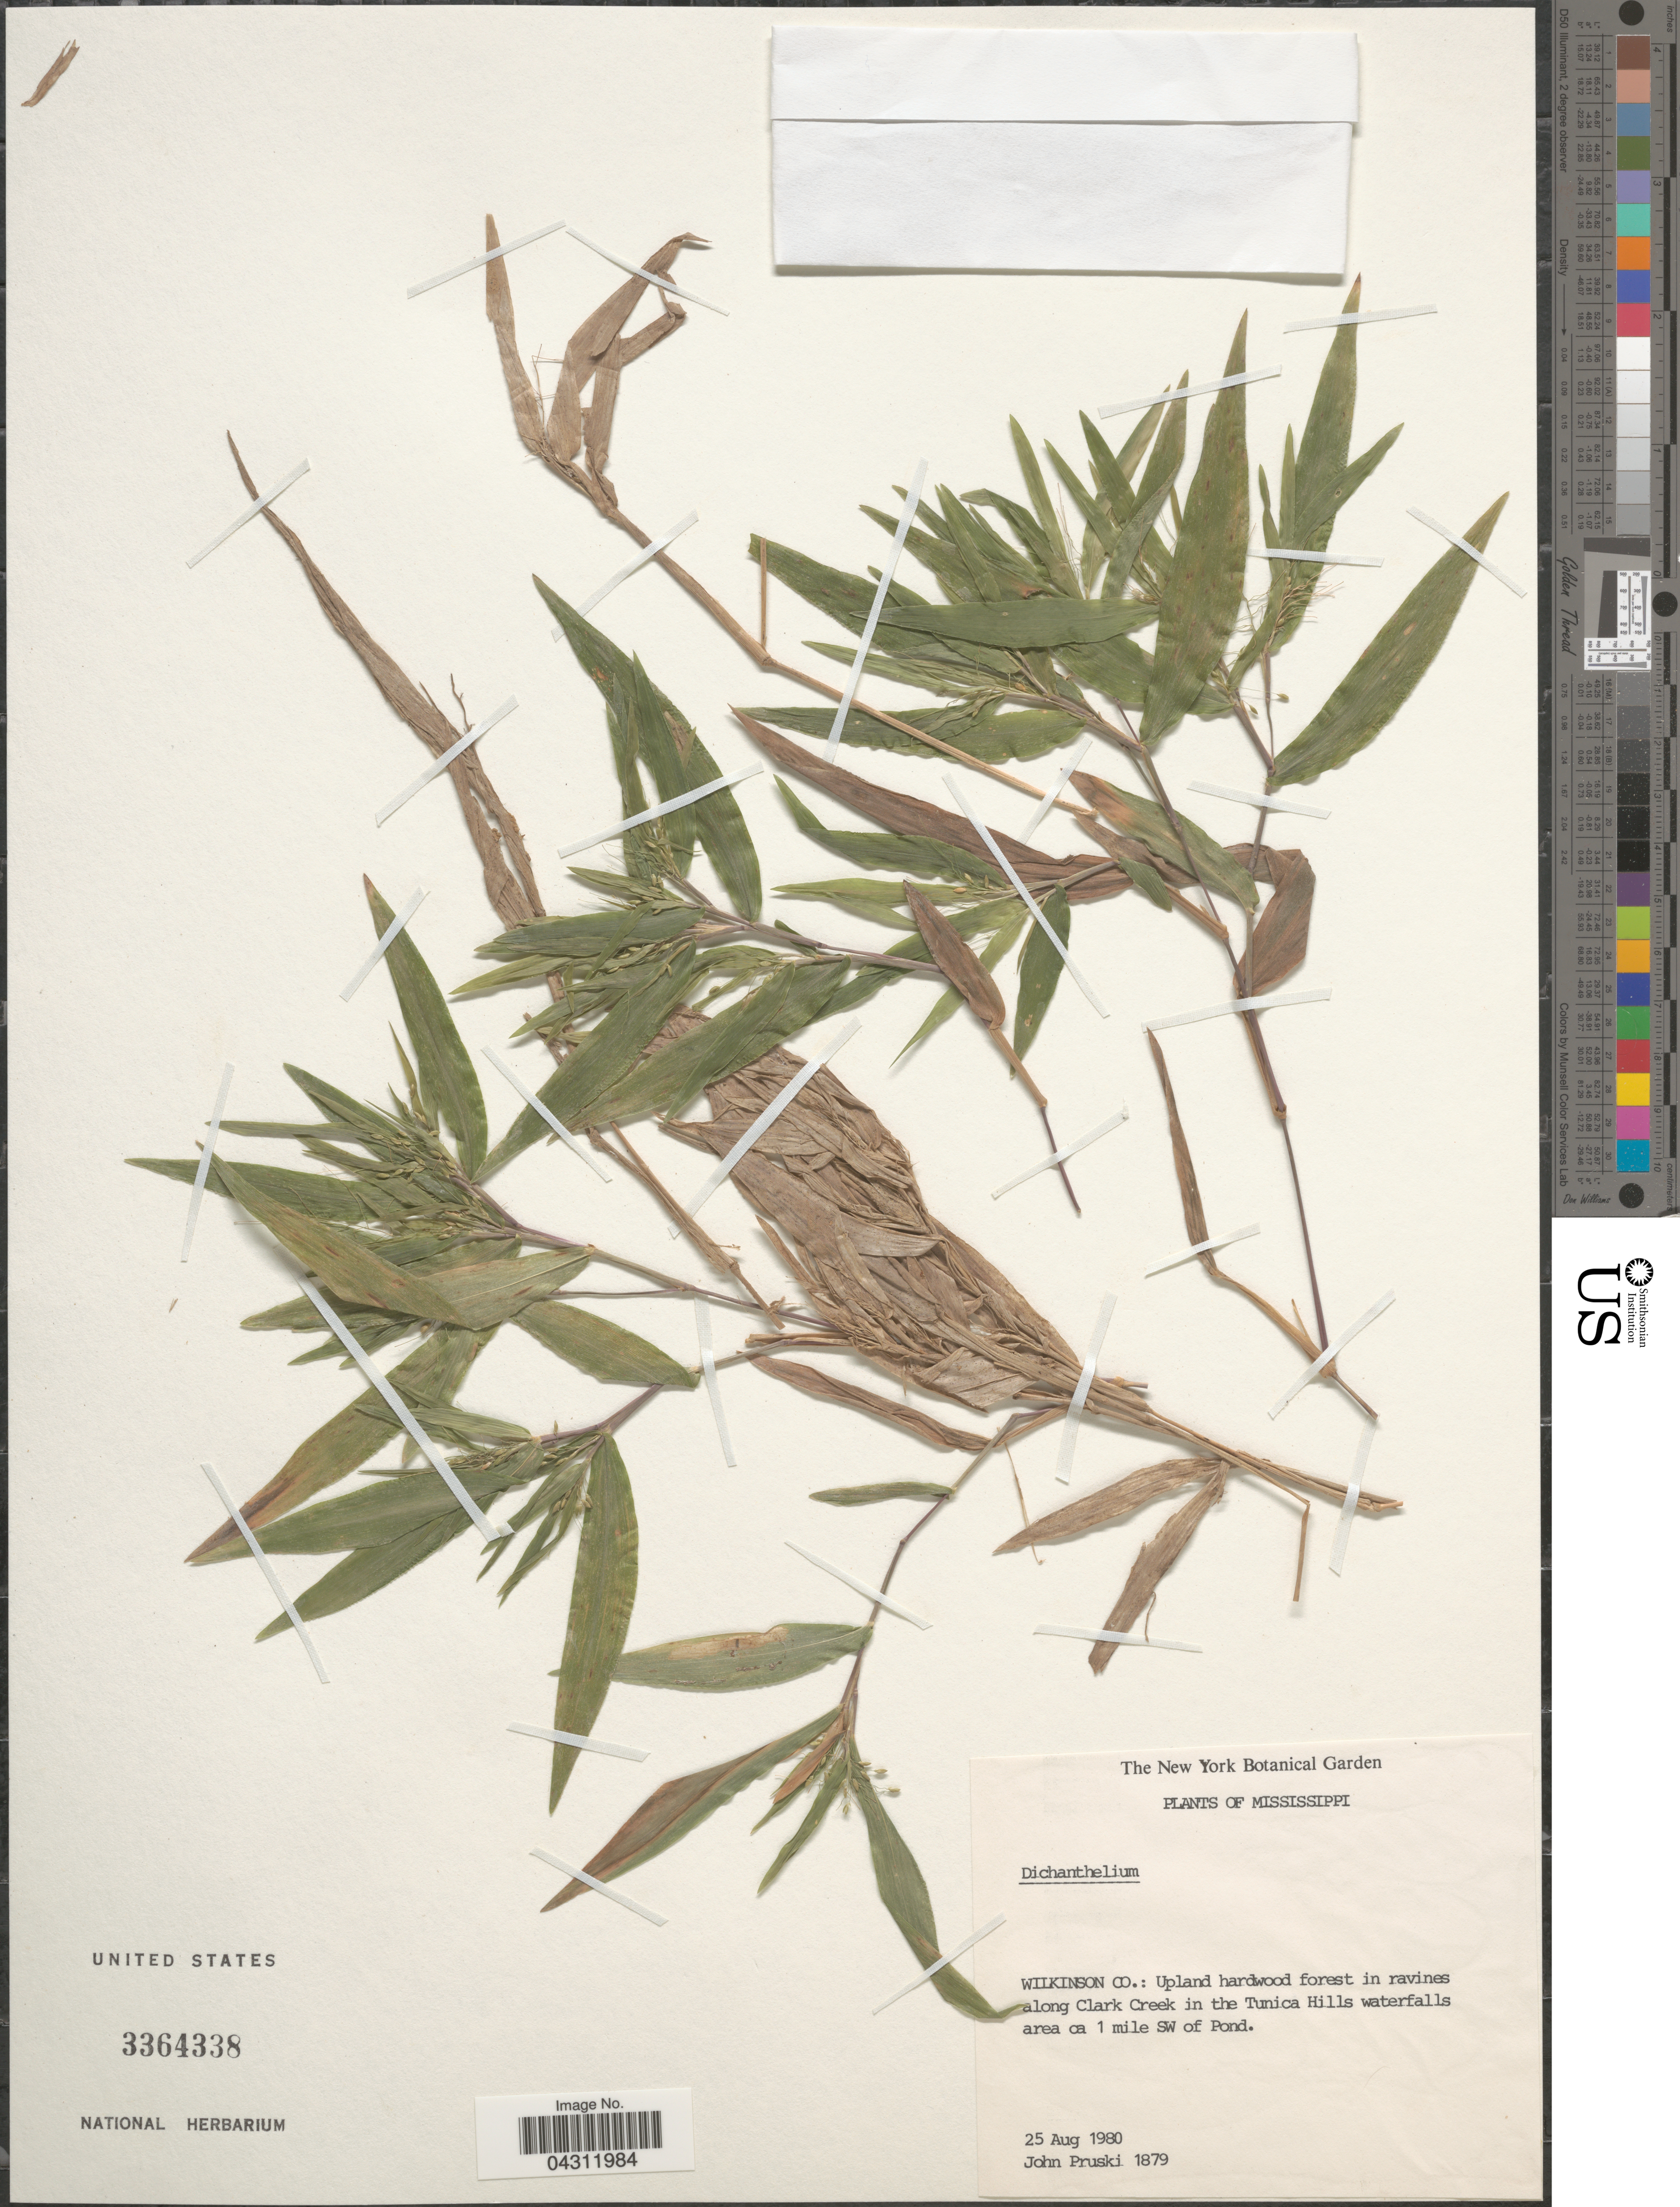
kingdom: Plantae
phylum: Tracheophyta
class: Liliopsida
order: Poales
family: Poaceae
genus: Panicum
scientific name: Panicum sp.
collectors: J. F. Pruski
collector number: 1879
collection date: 1980-08-25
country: United States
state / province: Mississippi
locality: Wilkinson Co.: Upland hardoowd forest in ravines along Clark Creek in the Tunica Hills waterfalls area ca 1 mile SW of Pond.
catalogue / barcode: US 3364338